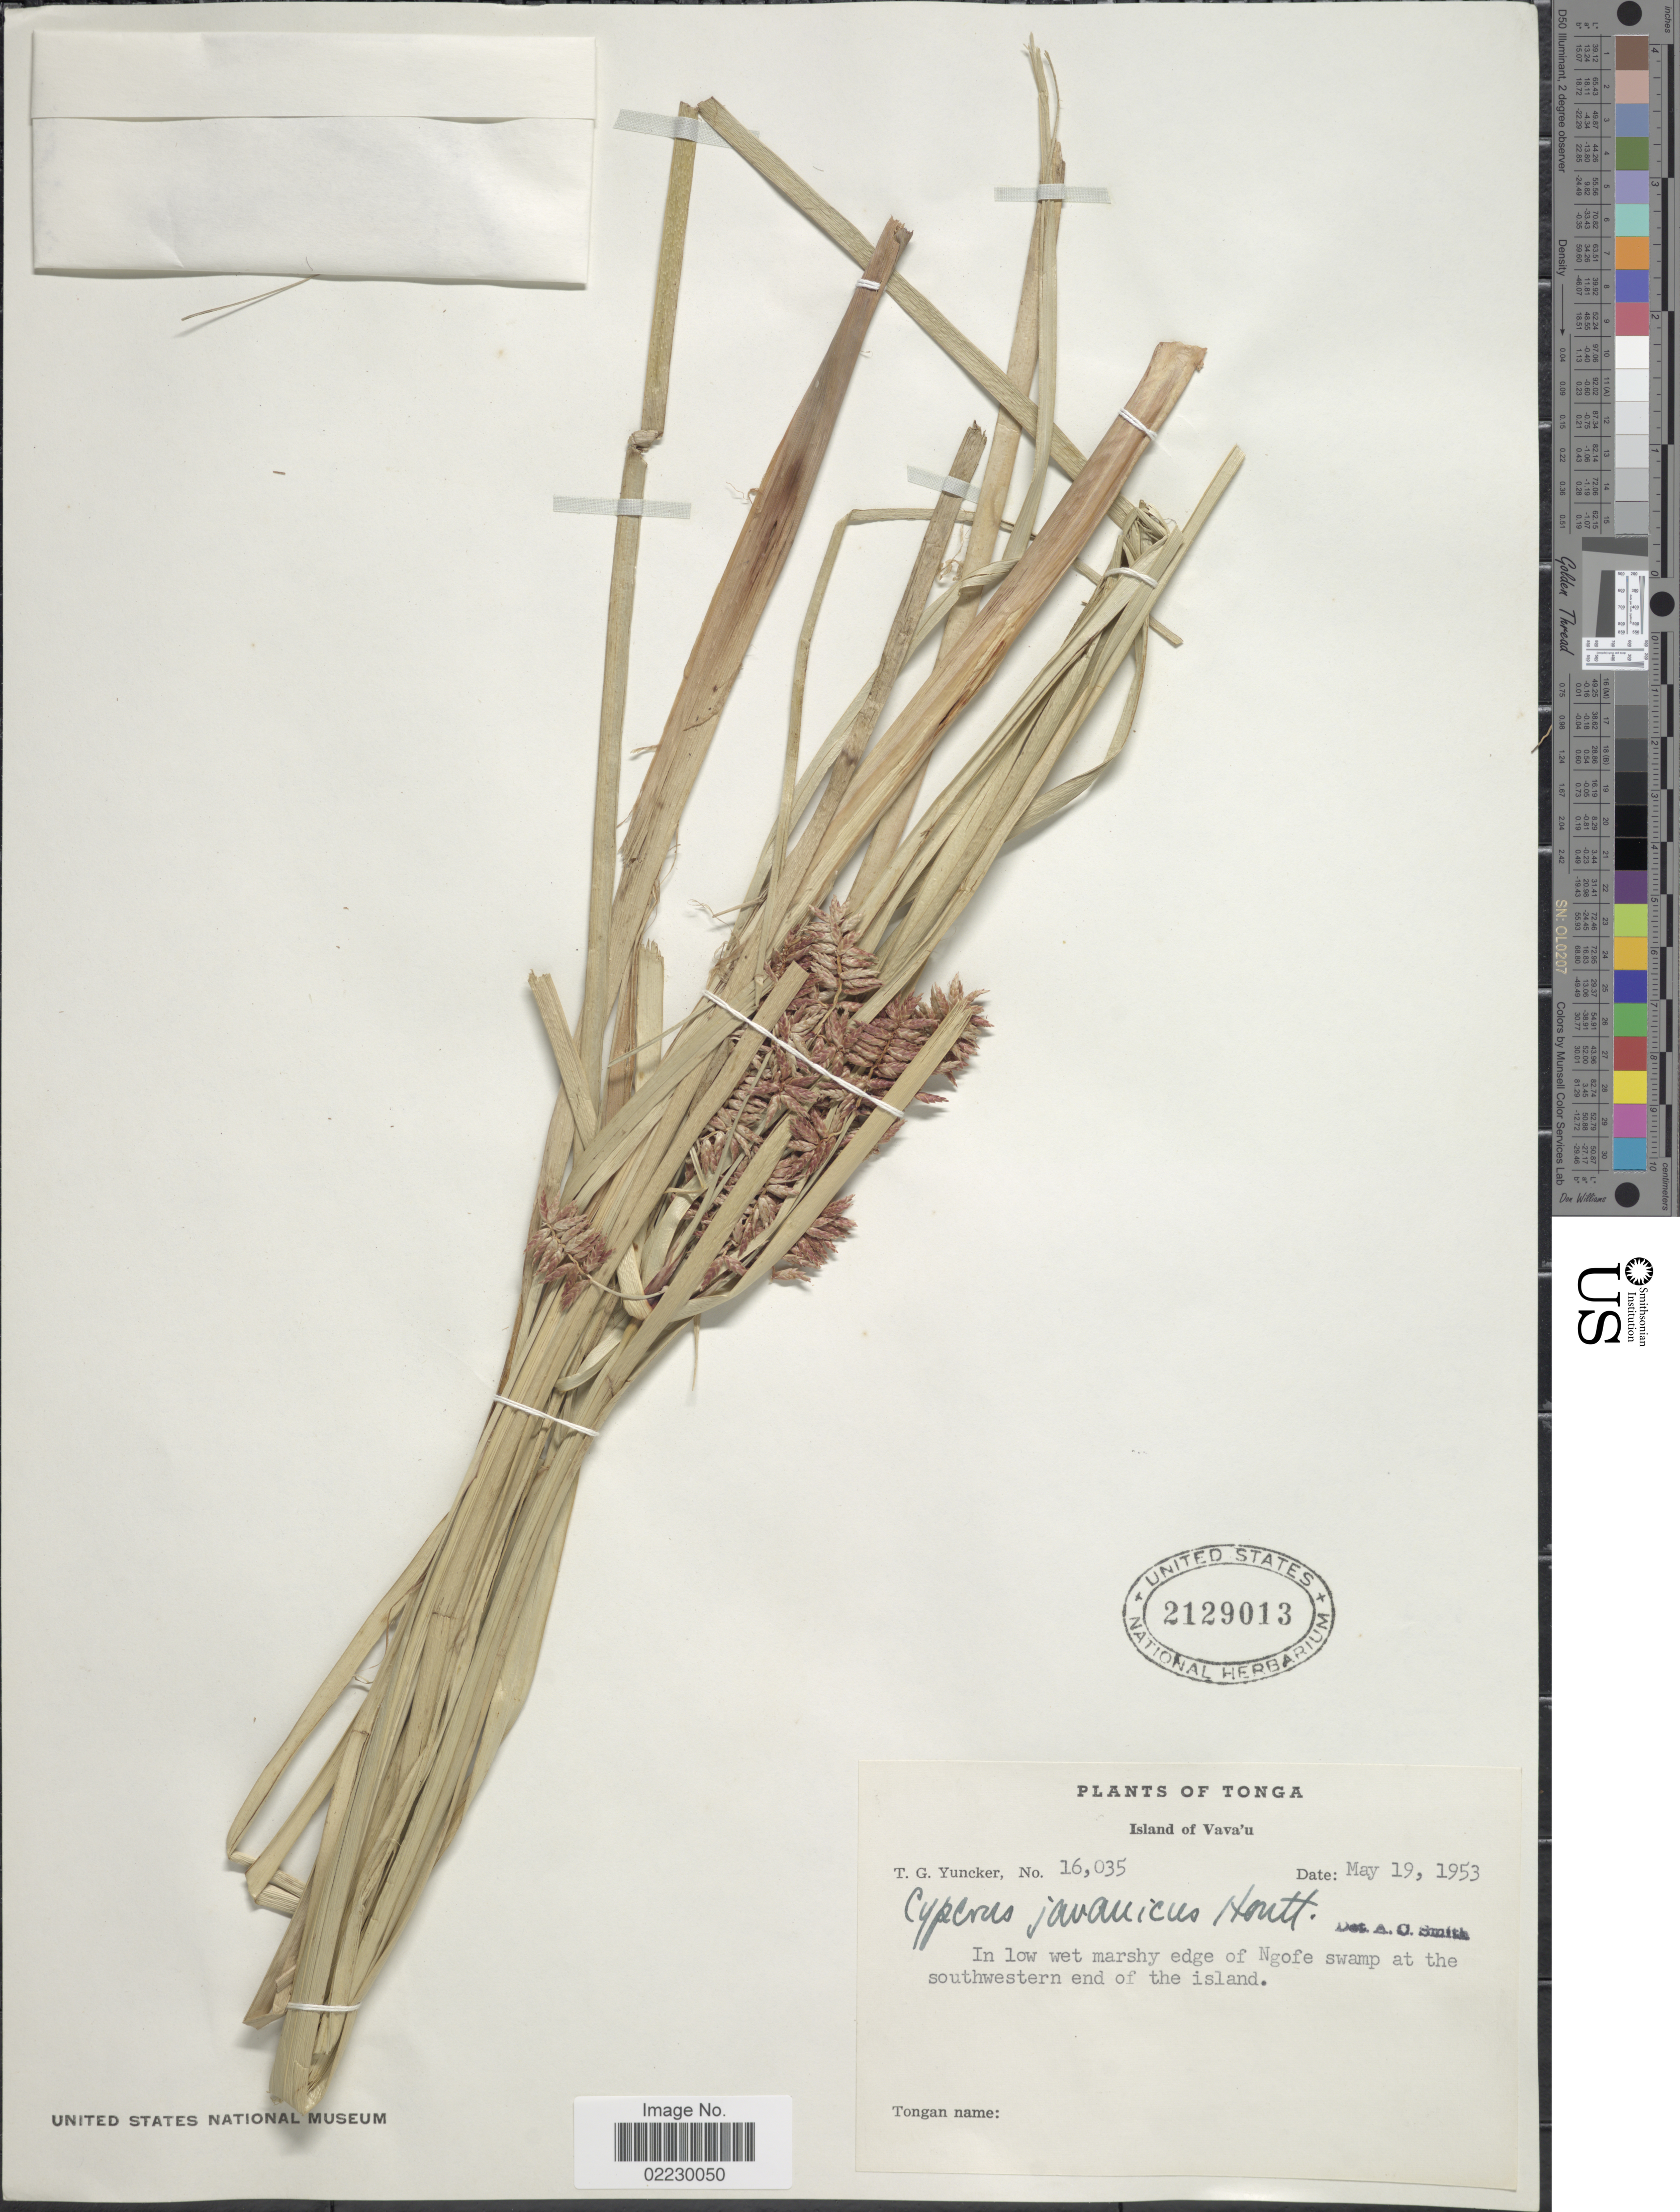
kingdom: Plantae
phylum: Tracheophyta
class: Liliopsida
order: Poales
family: Cyperaceae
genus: Cyperus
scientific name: Cyperus javanicus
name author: Houtt.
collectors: T. G. Yuncker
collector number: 16035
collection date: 1953-05-19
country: Tonga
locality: Island of Vava'u, edge of Ngofe swamp at the southwestern end of the island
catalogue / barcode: US 2129013